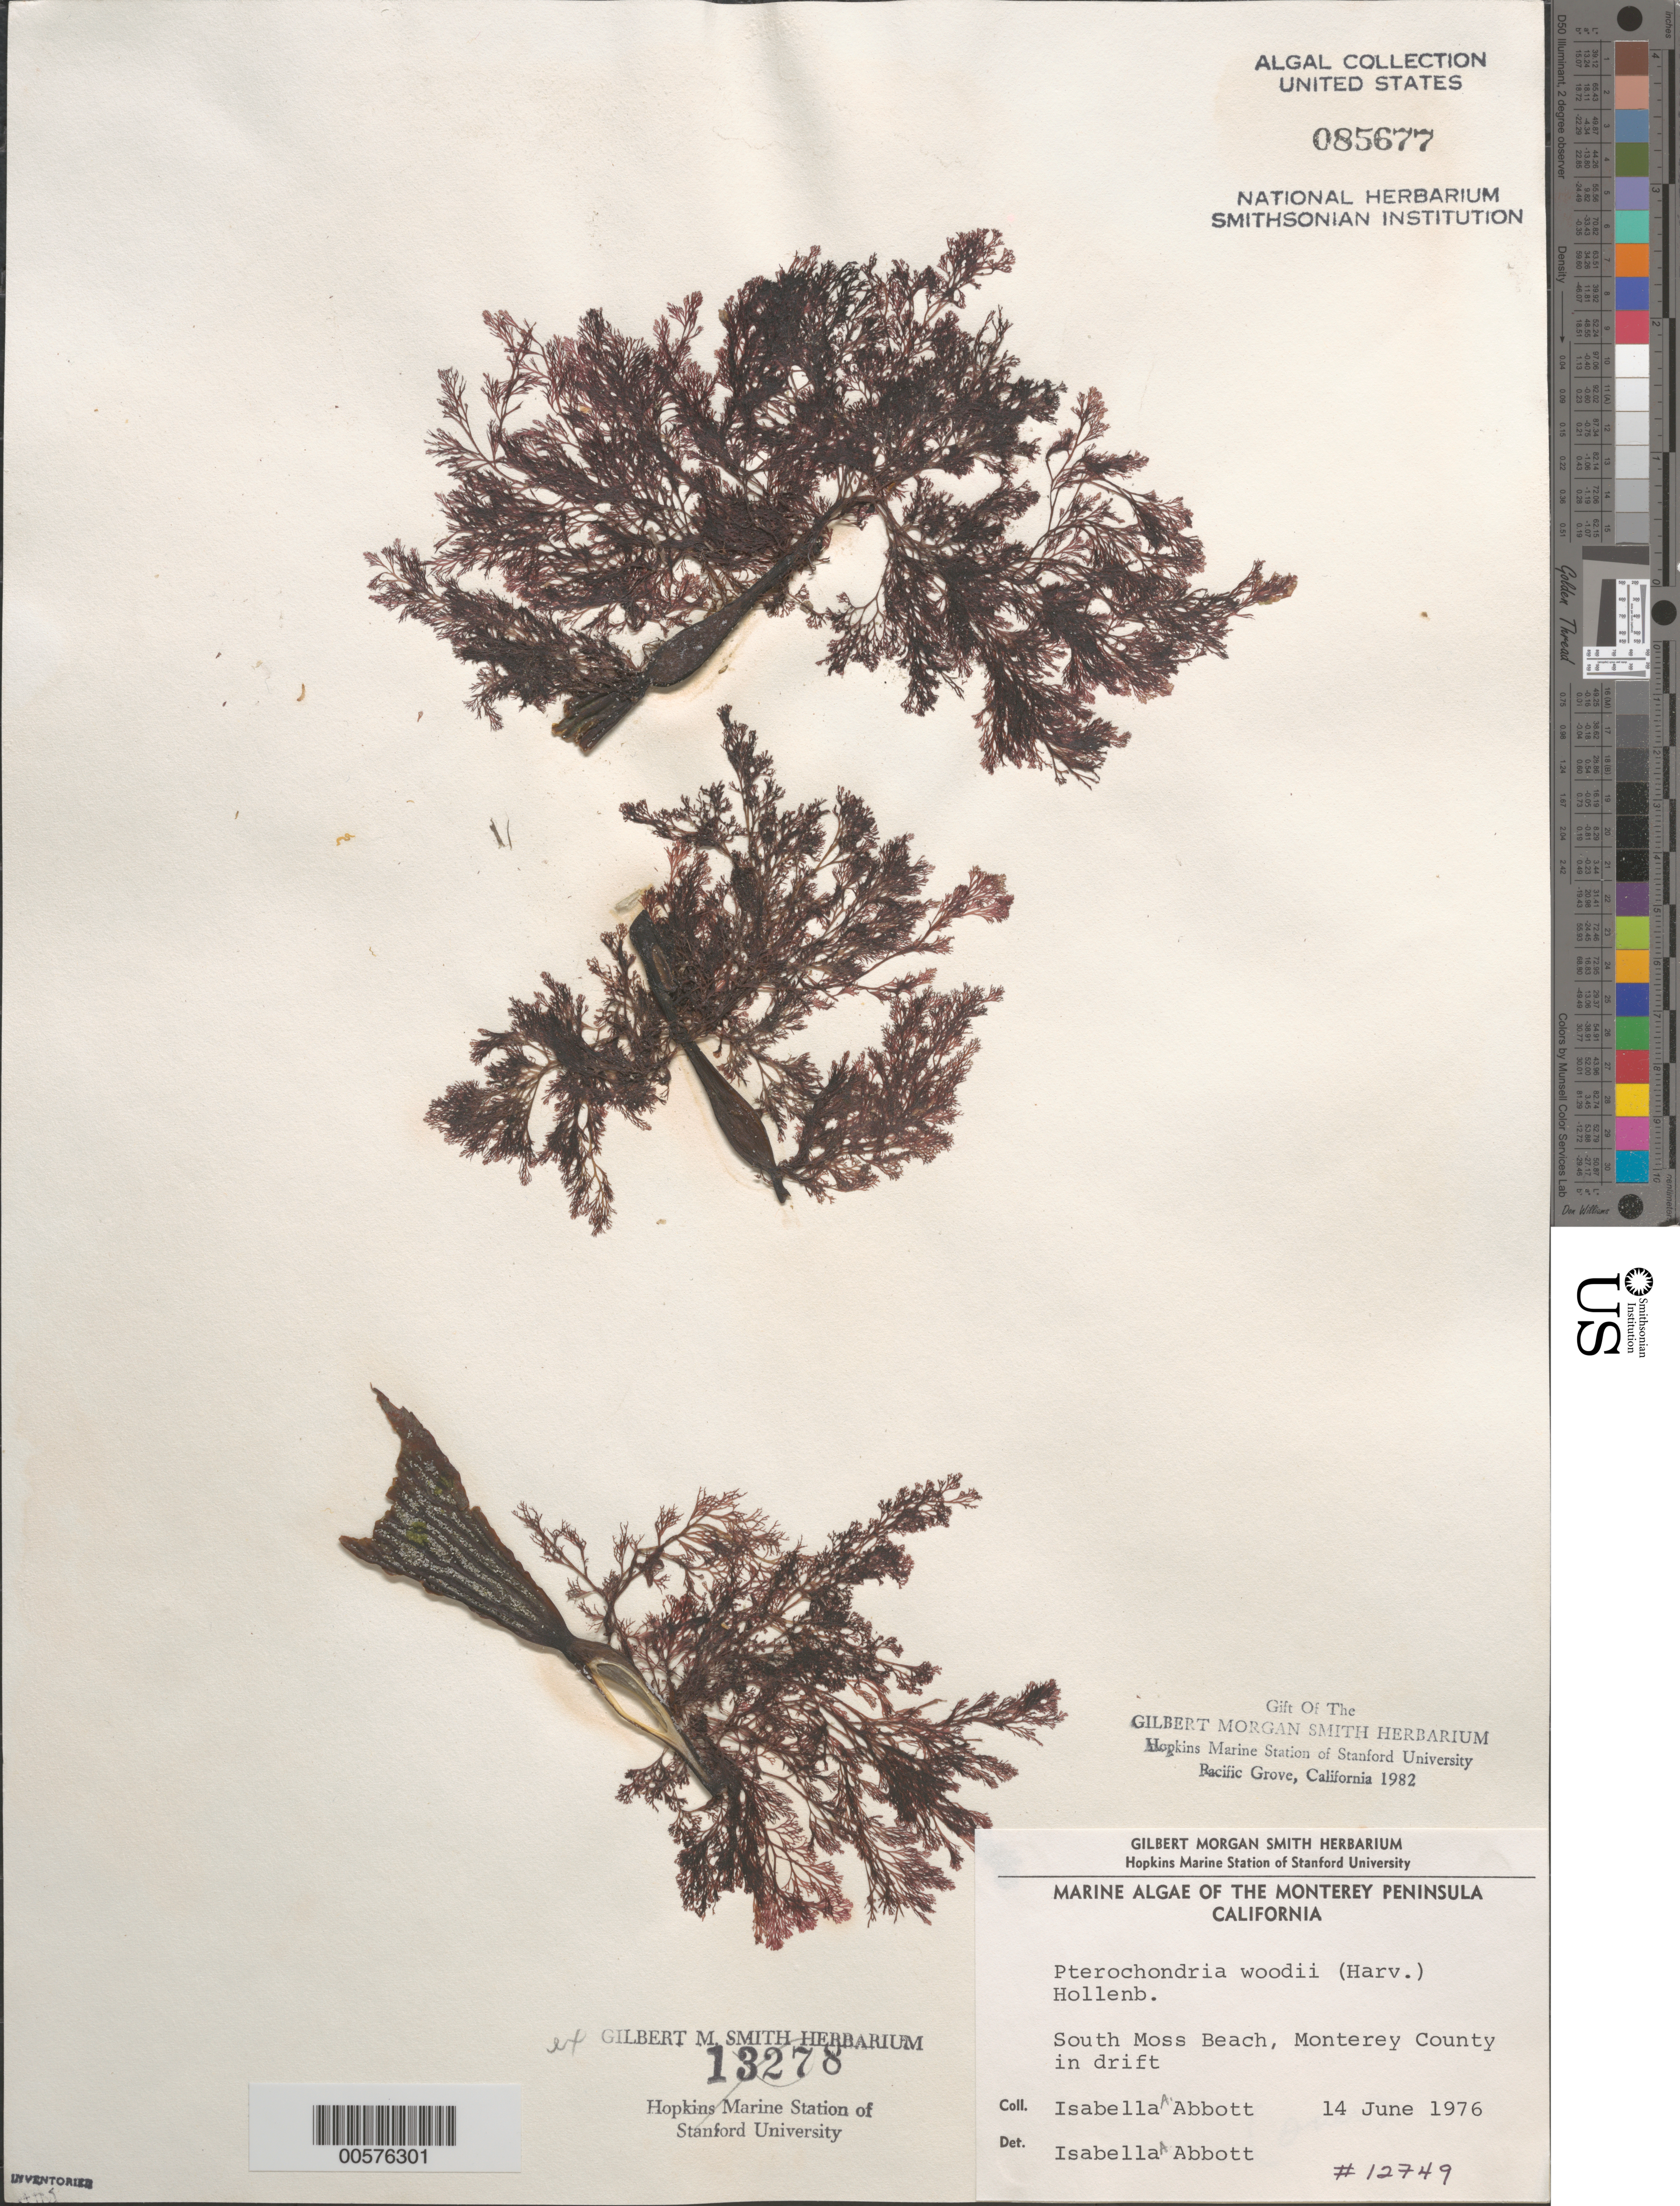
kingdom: Plantae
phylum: Rhodophyta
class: Florideophyceae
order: Ceramiales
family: Rhodomelaceae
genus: Pterochondria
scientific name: Pterochondria woodii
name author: (Harv.) Hollenb.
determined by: Abbott, Isabella A.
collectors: I. A. Abbott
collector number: IAA 12749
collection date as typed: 14 Jun 1976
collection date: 1976-06-14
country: United States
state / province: California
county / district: Monterey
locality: Moss Beach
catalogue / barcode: US 85677